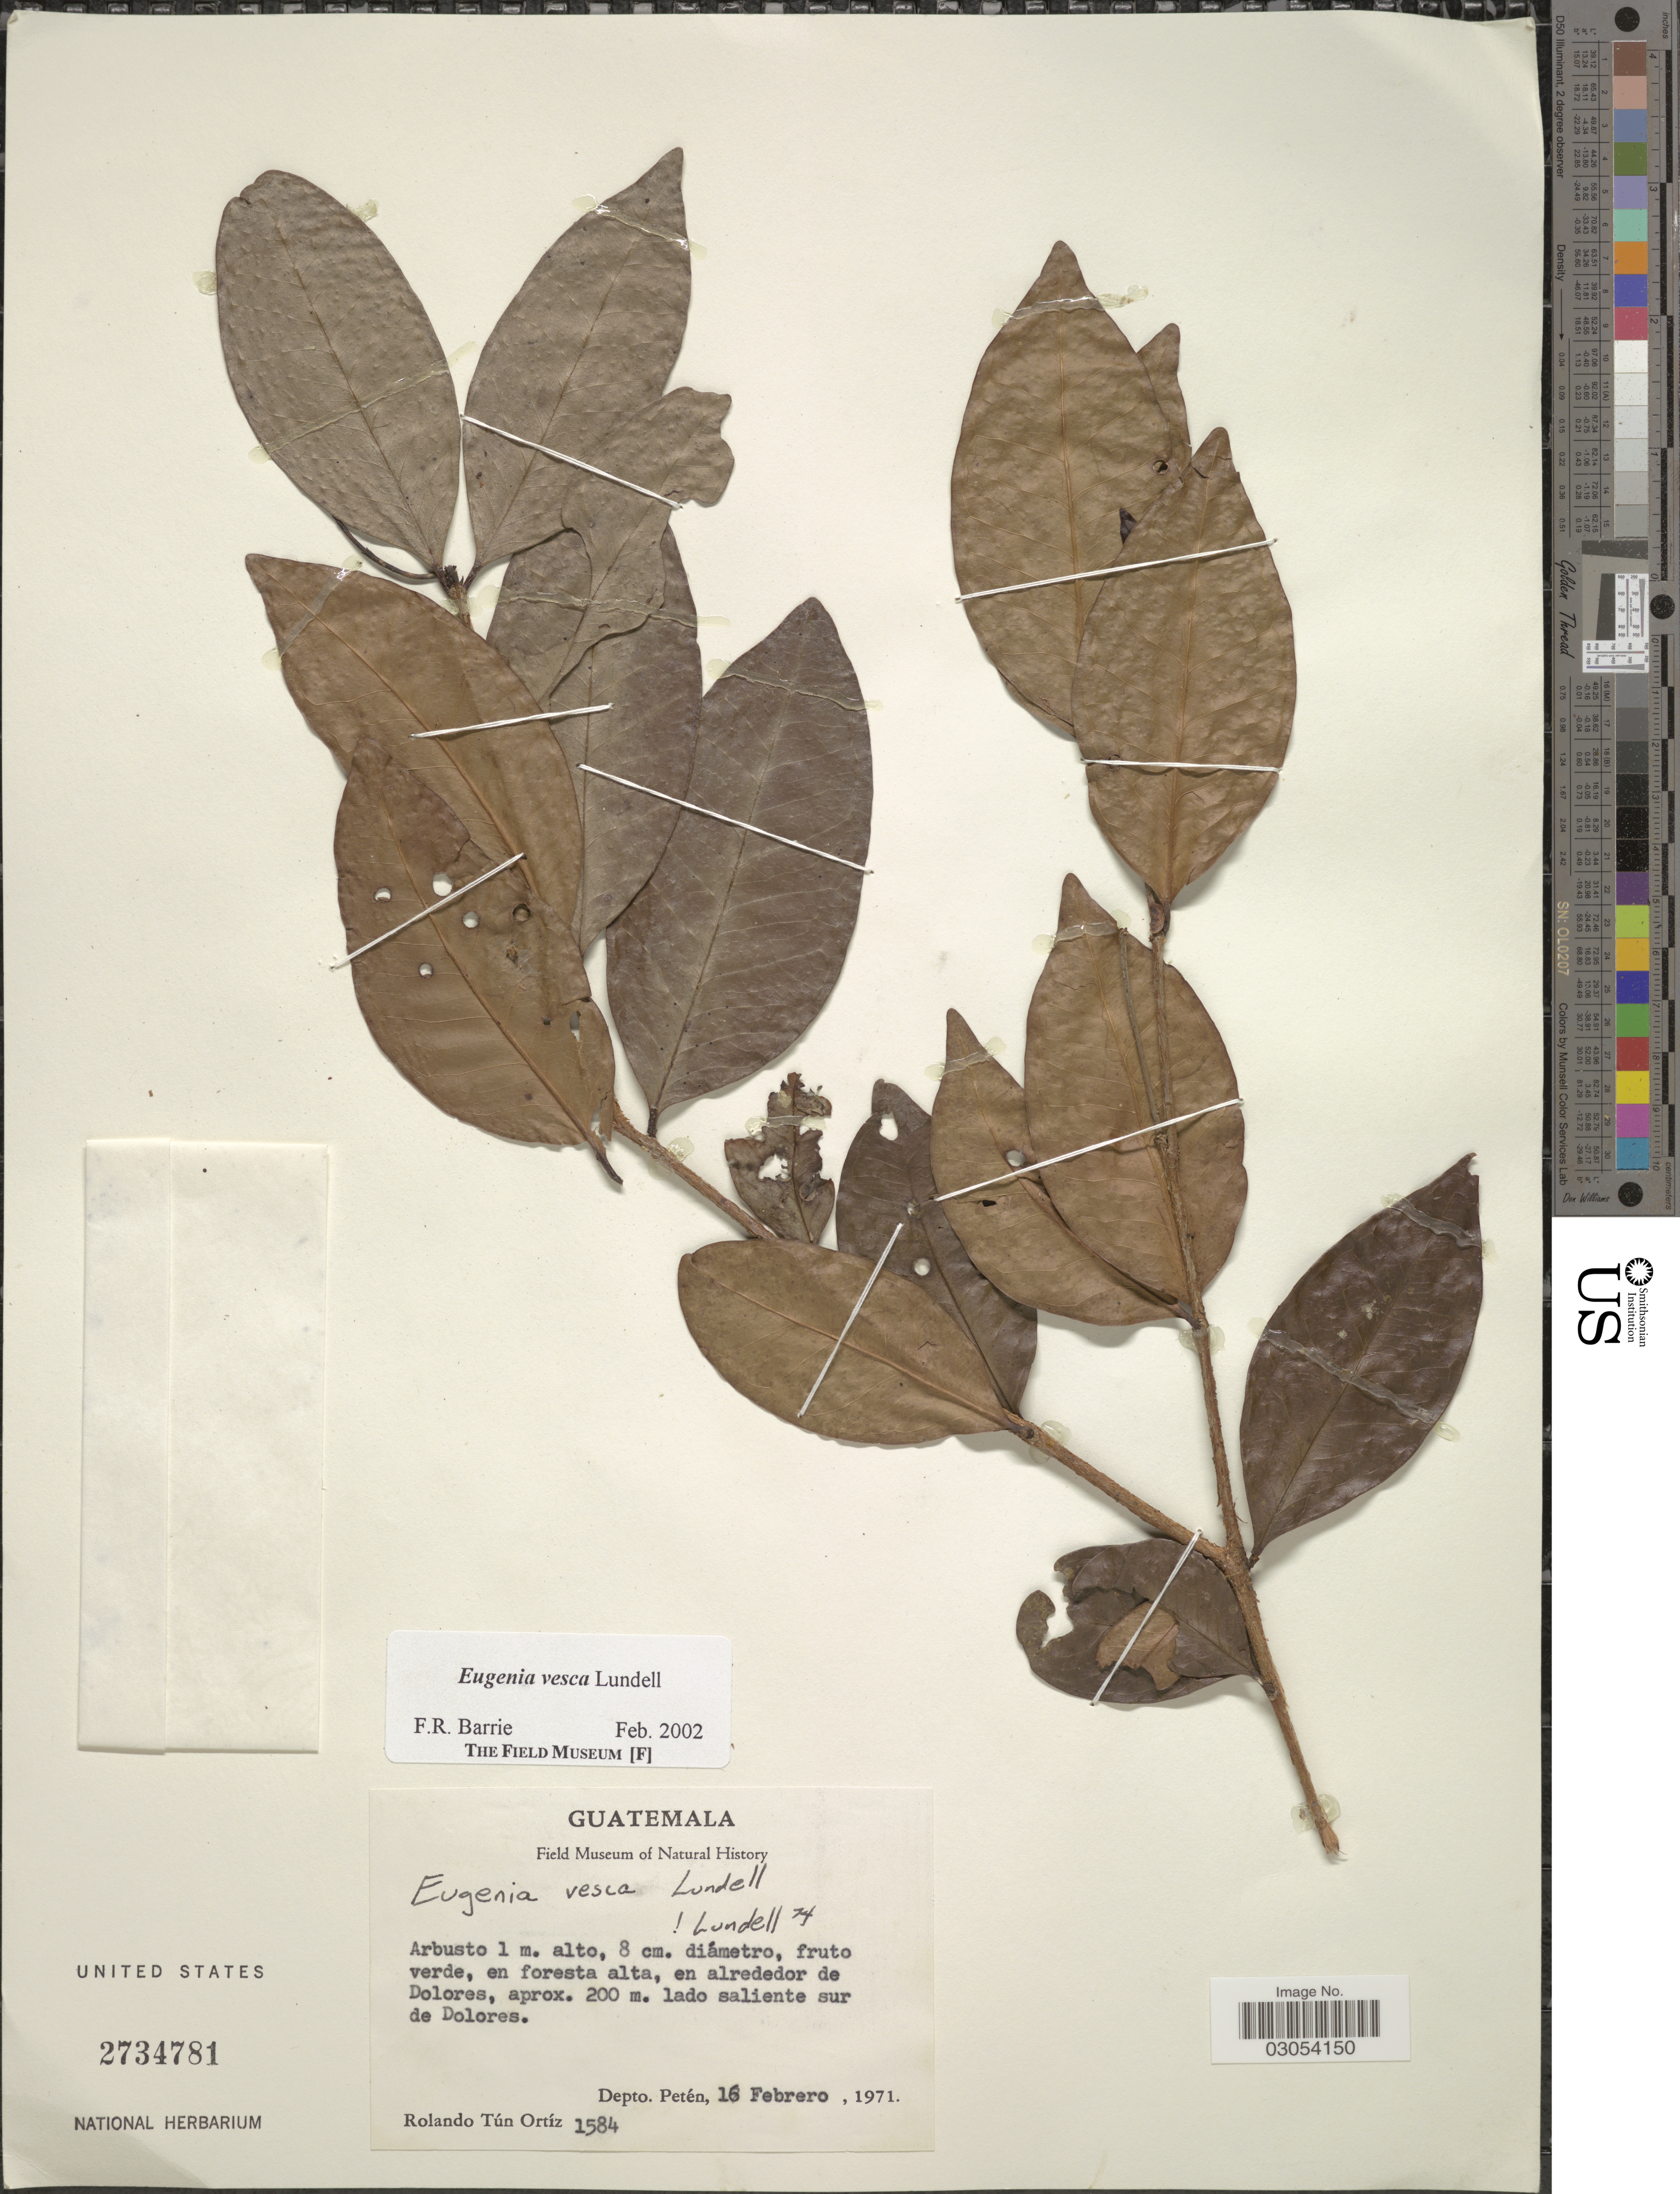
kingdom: Plantae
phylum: Tracheophyta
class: Magnoliopsida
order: Myrtales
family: Myrtaceae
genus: Eugenia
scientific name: Eugenia vesca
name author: Lundell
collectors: R. T. Ortíz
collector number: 1584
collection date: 1971-02-16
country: Guatemala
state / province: El Petén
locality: En alrededor de Dolores, aprox. 200 m. lado saliente sur de Dolores. Depto. Petén.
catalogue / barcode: US 2734781